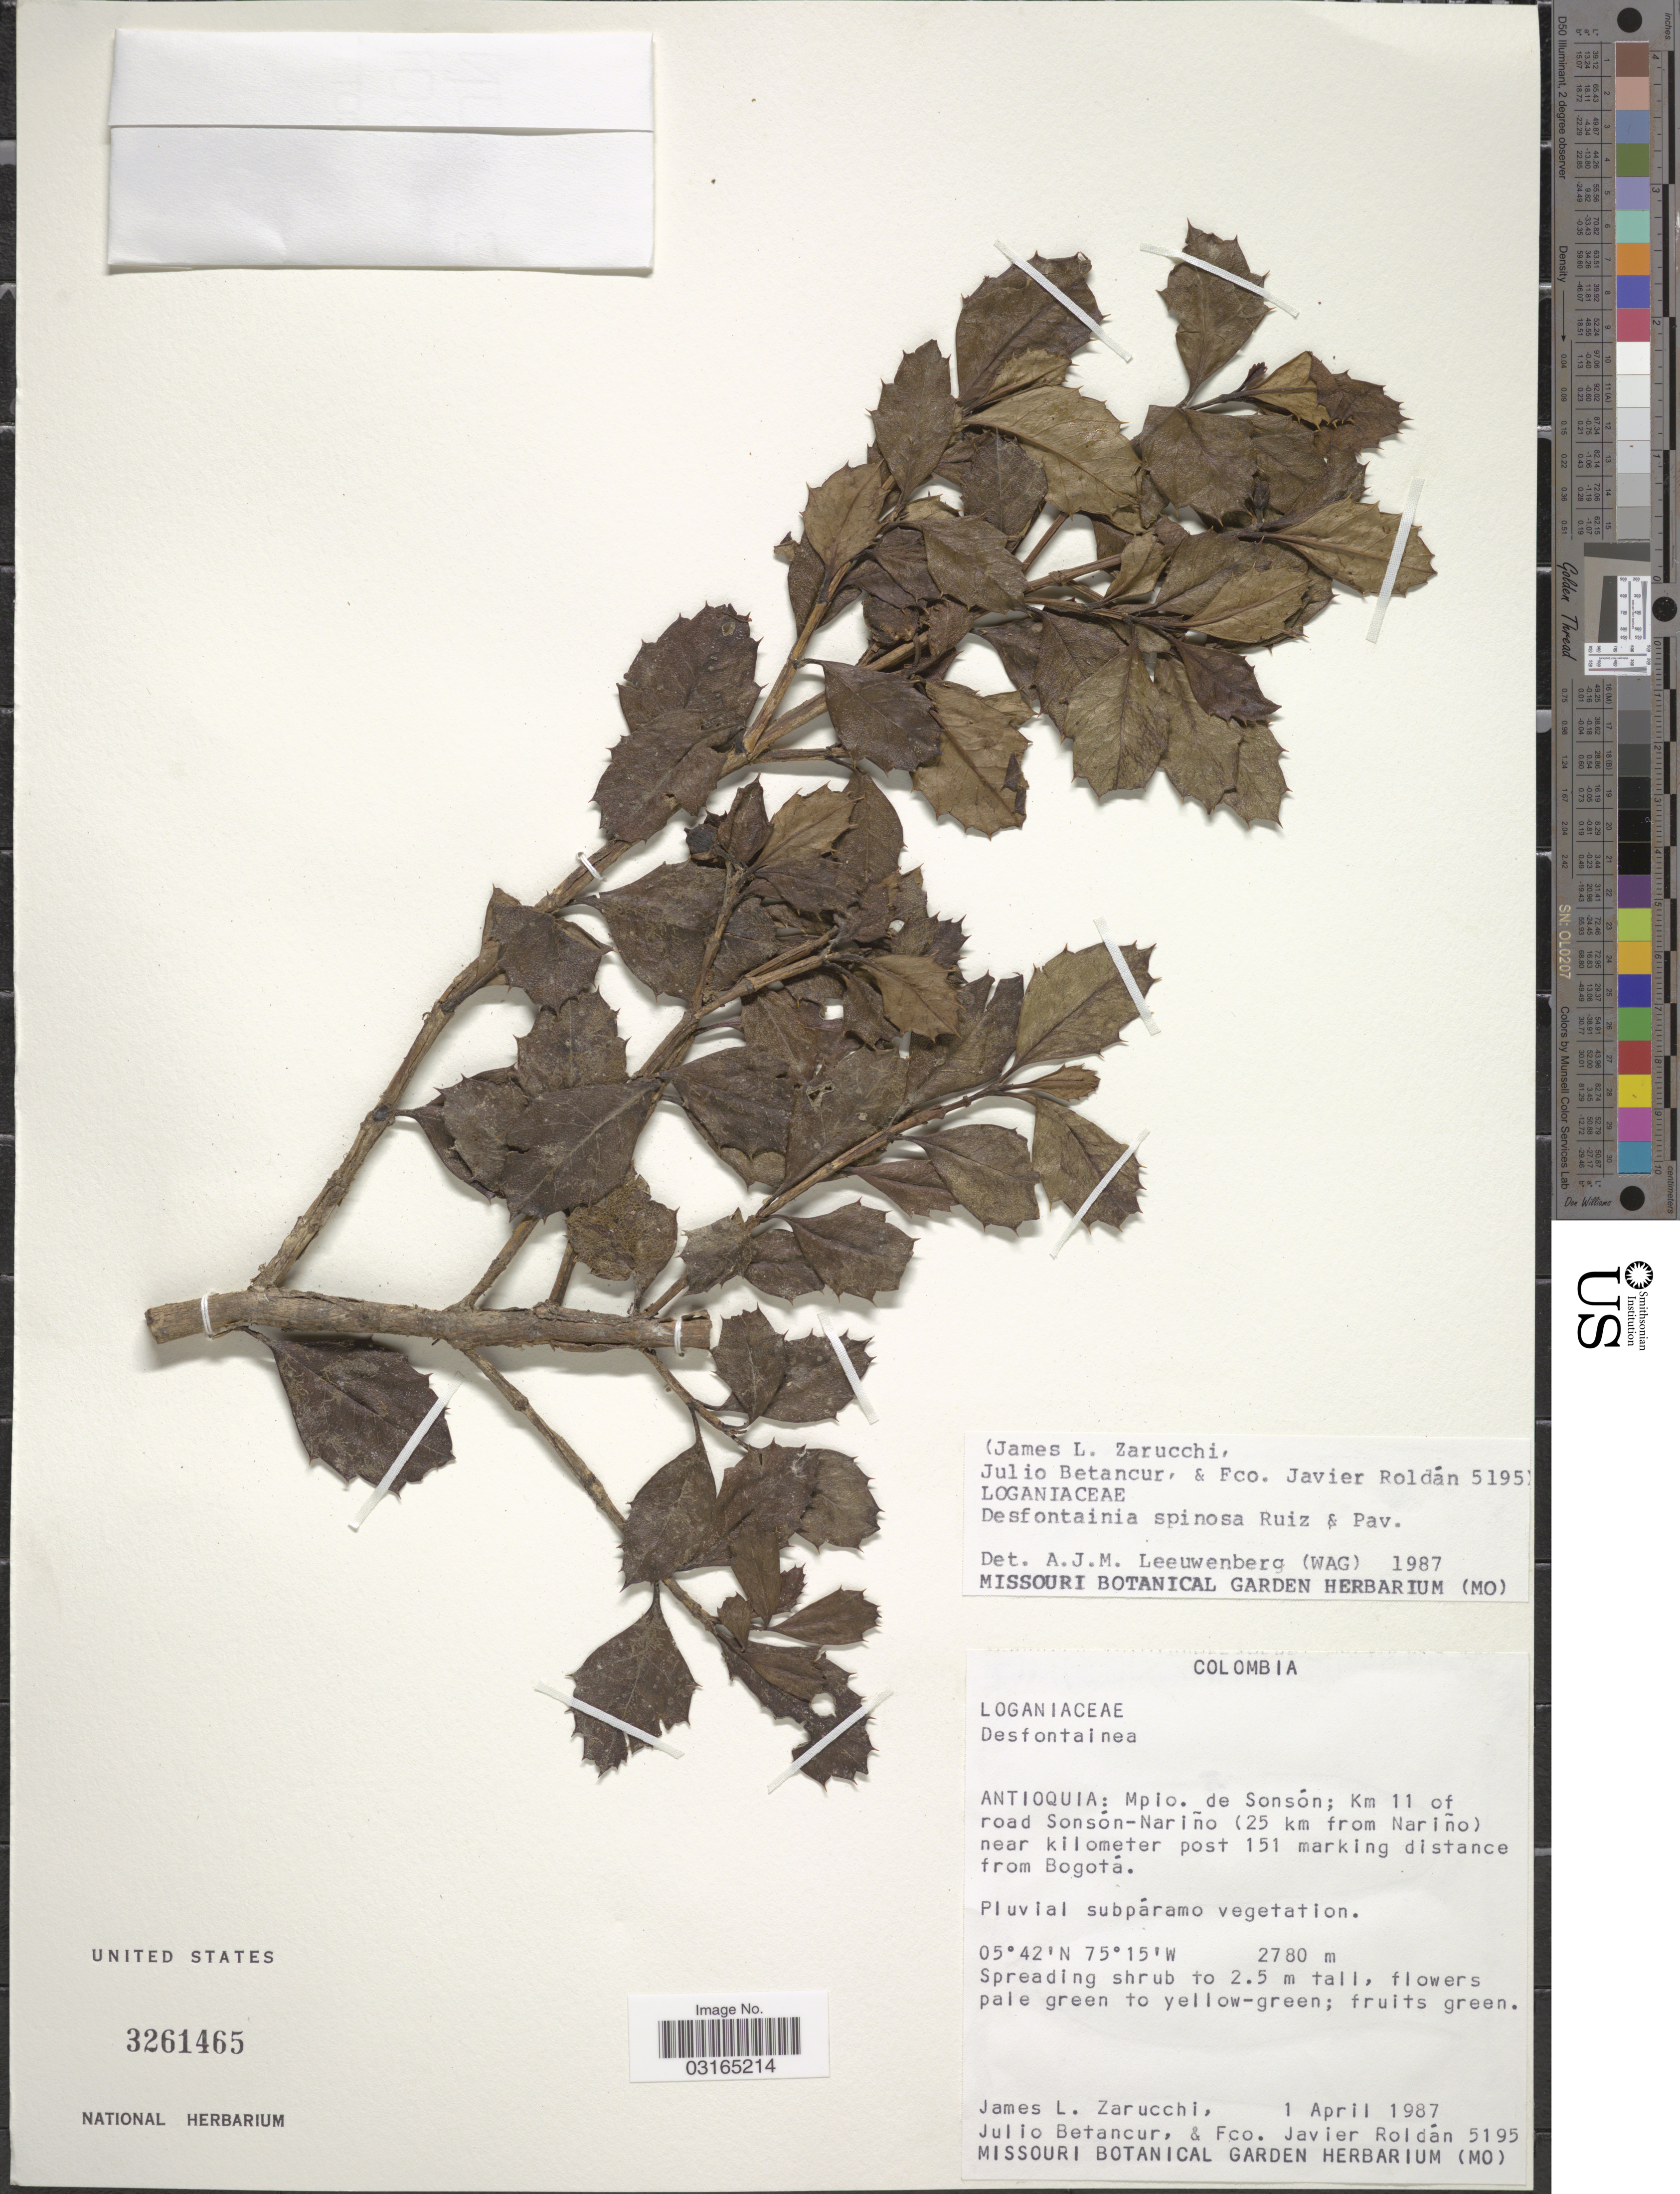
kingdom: Plantae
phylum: Tracheophyta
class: Magnoliopsida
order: Bruniales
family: Columelliaceae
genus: Desfontainia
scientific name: Desfontainia spinosa var. spinosa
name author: Ruiz & Pav.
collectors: J. L. Zarucchi, J. Betancur & F. J. Roldán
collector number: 5195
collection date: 1987-04-01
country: Colombia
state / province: Antioquia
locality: Mpio. de Sonsón; Km 11 of road Sonsón-Nariño (25 km from Nariño) near kilometer post 151 marking distance from Bogotá.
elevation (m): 2780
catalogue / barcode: US 3261465